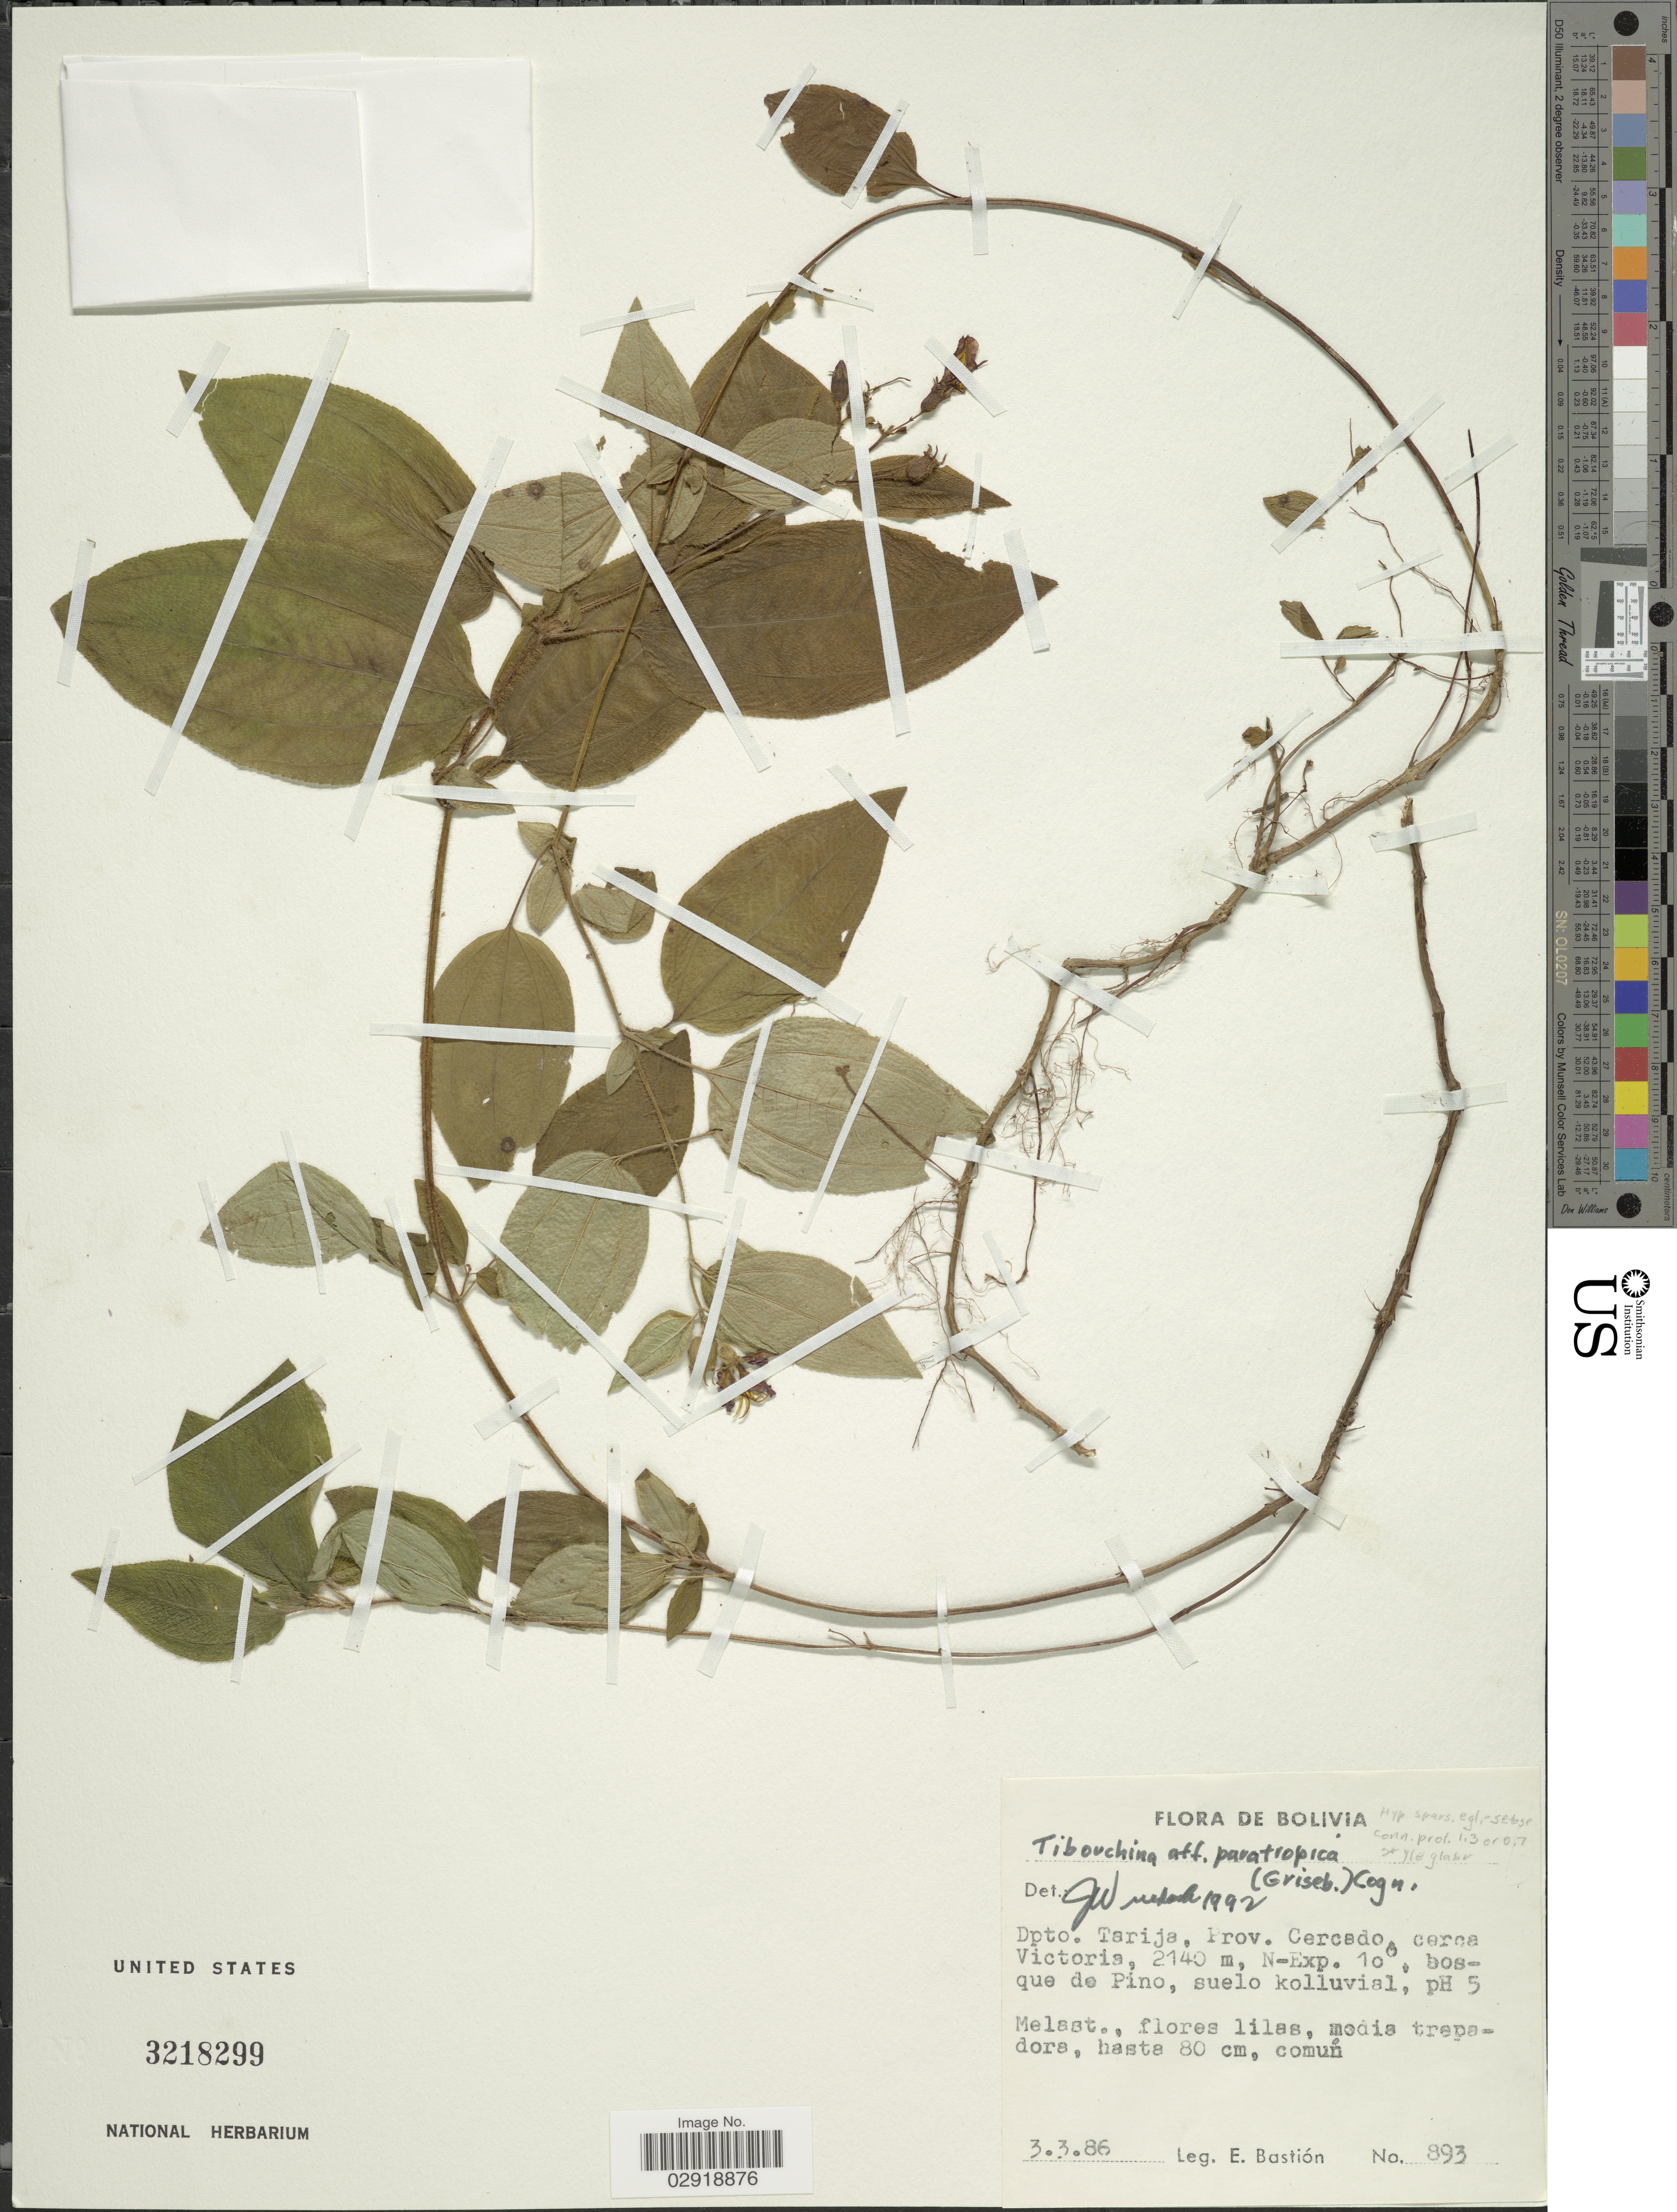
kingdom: Plantae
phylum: Tracheophyta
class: Magnoliopsida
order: Myrtales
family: Melastomataceae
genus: Chaetogastra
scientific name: Chaetogastra paratropica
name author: (Griseb.) P.J.F. Guim. & Michelang.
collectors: E. Bastion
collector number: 893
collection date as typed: Transcribed d/m/y: 3/3/86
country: Bolivia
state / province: Tarija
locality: Dpto. Tarija, Prov. Cercado, cerca Victoria.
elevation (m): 2140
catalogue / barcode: US 3218299